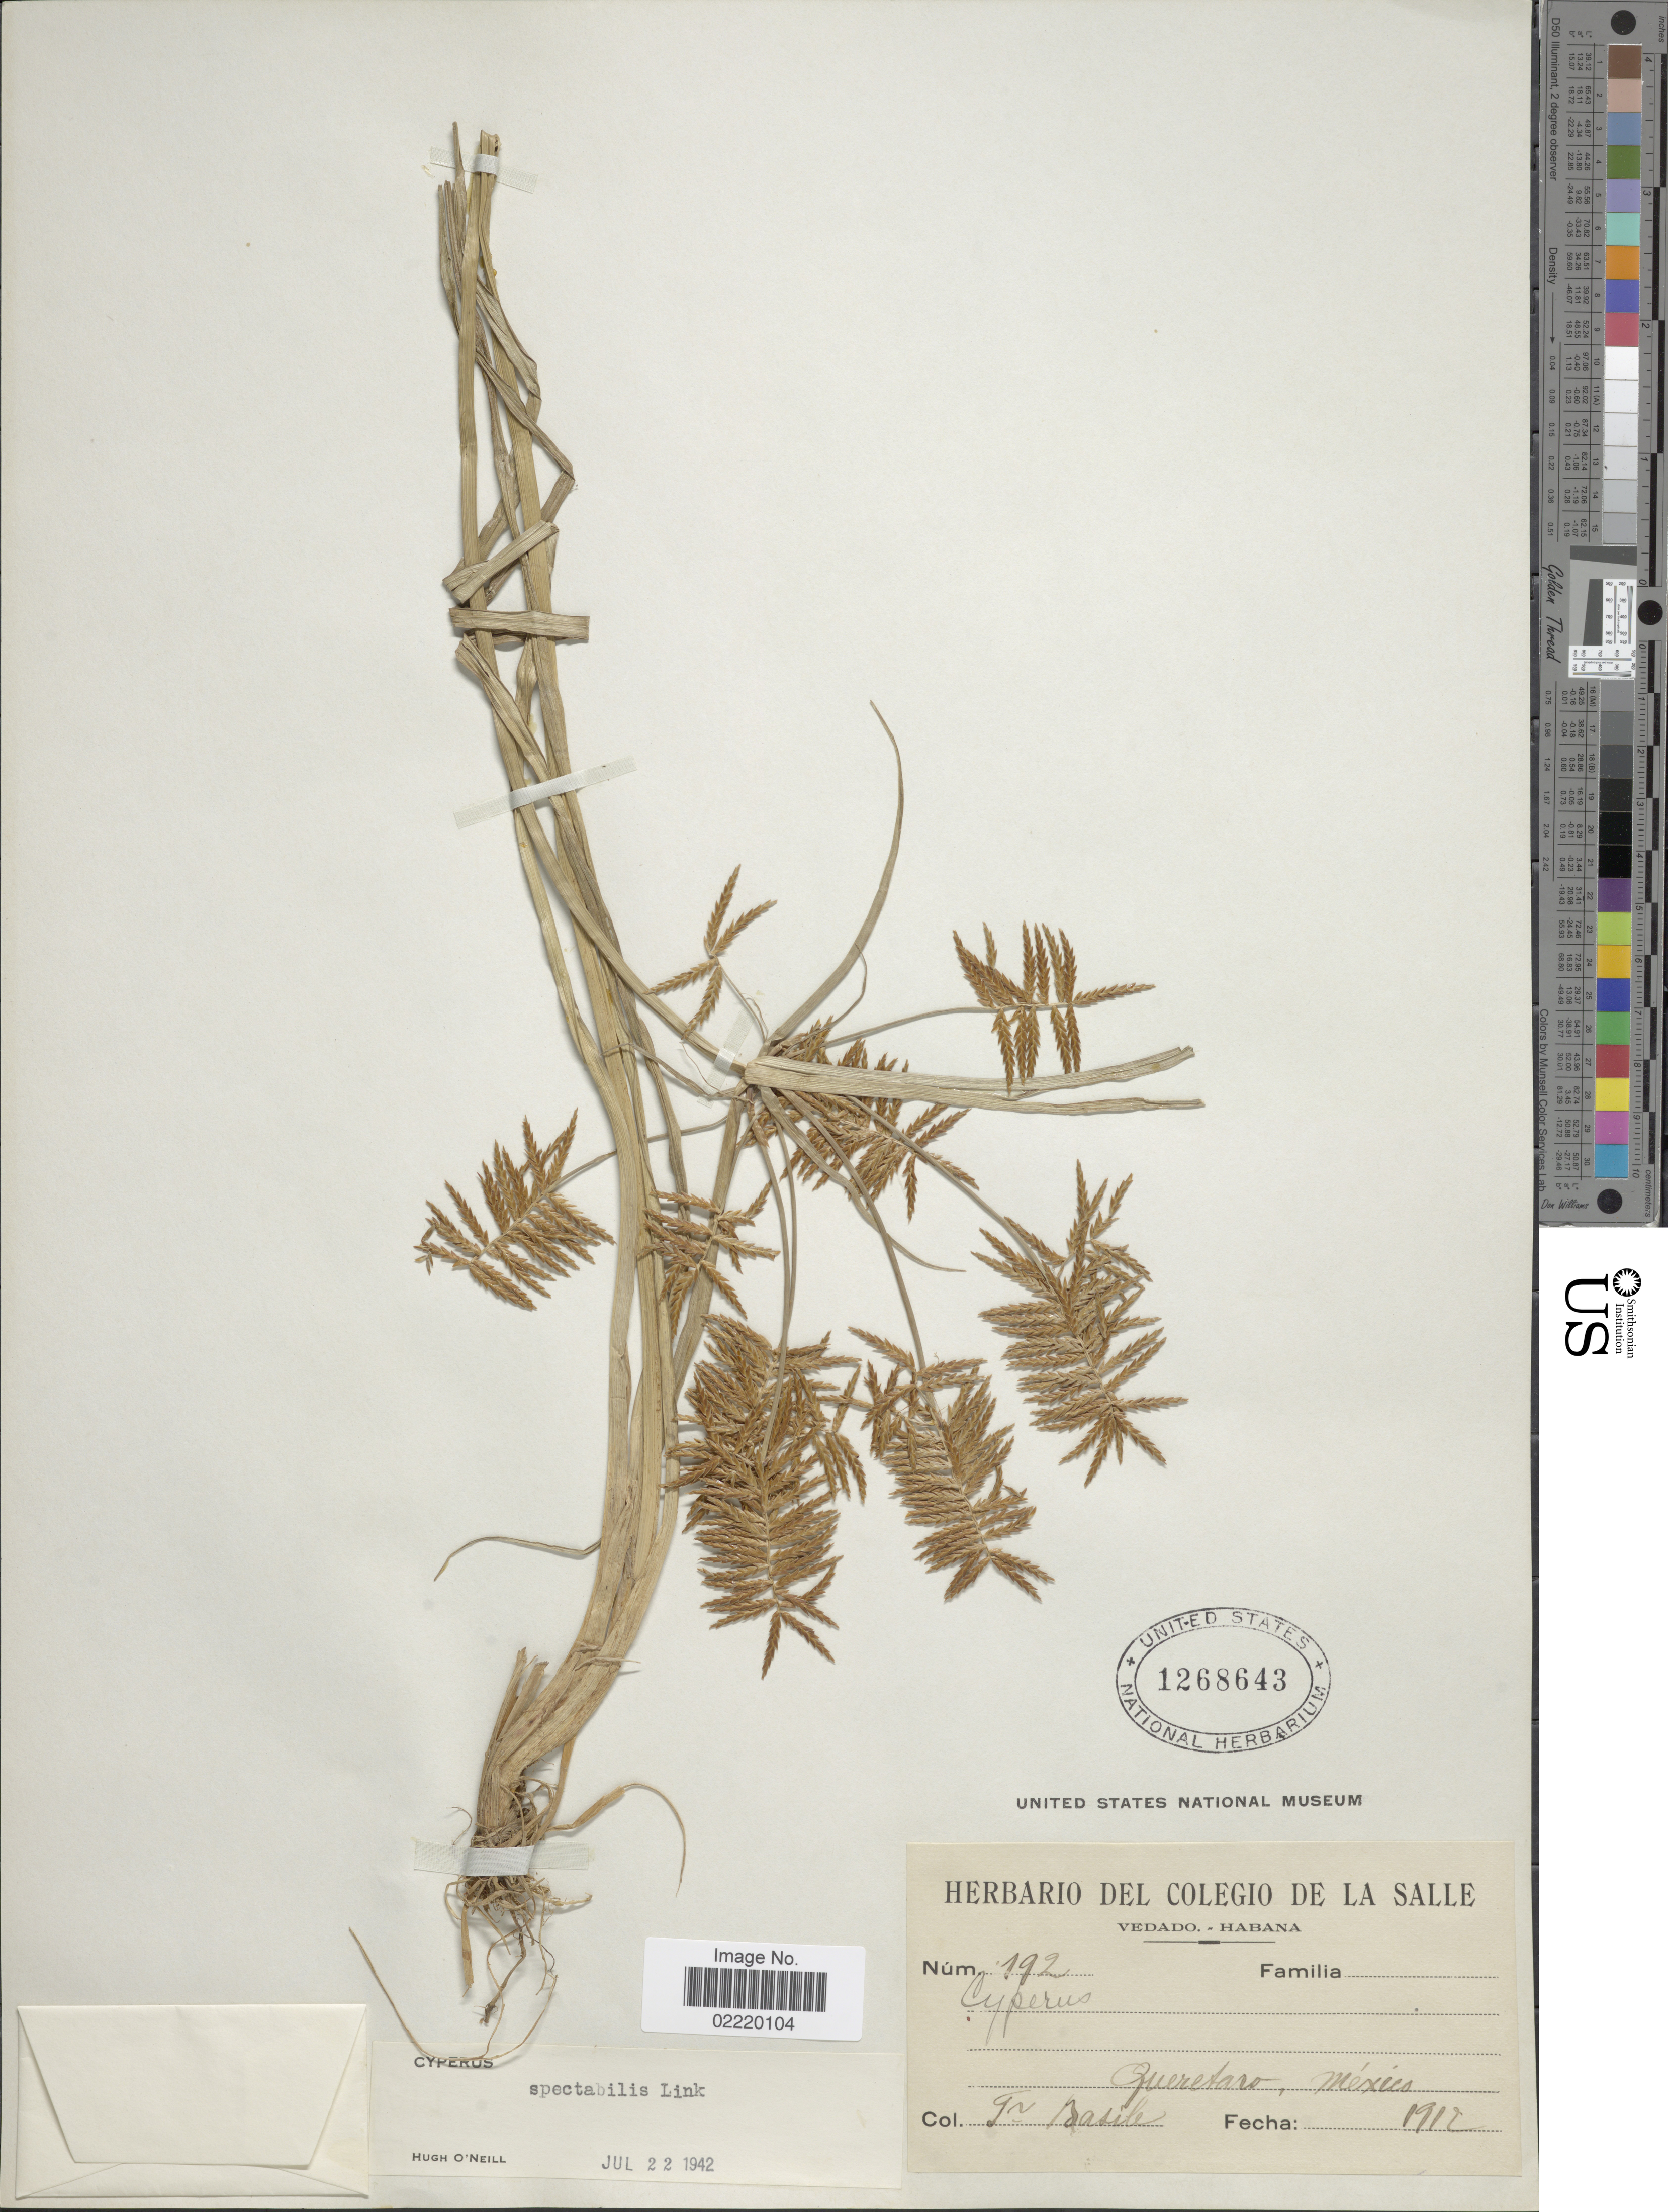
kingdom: Plantae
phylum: Tracheophyta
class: Liliopsida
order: Poales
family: Cyperaceae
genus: Cyperus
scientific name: Cyperus spectabilis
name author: Link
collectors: F. Basile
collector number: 192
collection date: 1912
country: Mexico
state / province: México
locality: Queretaro [unsure placement].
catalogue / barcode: US 1268643